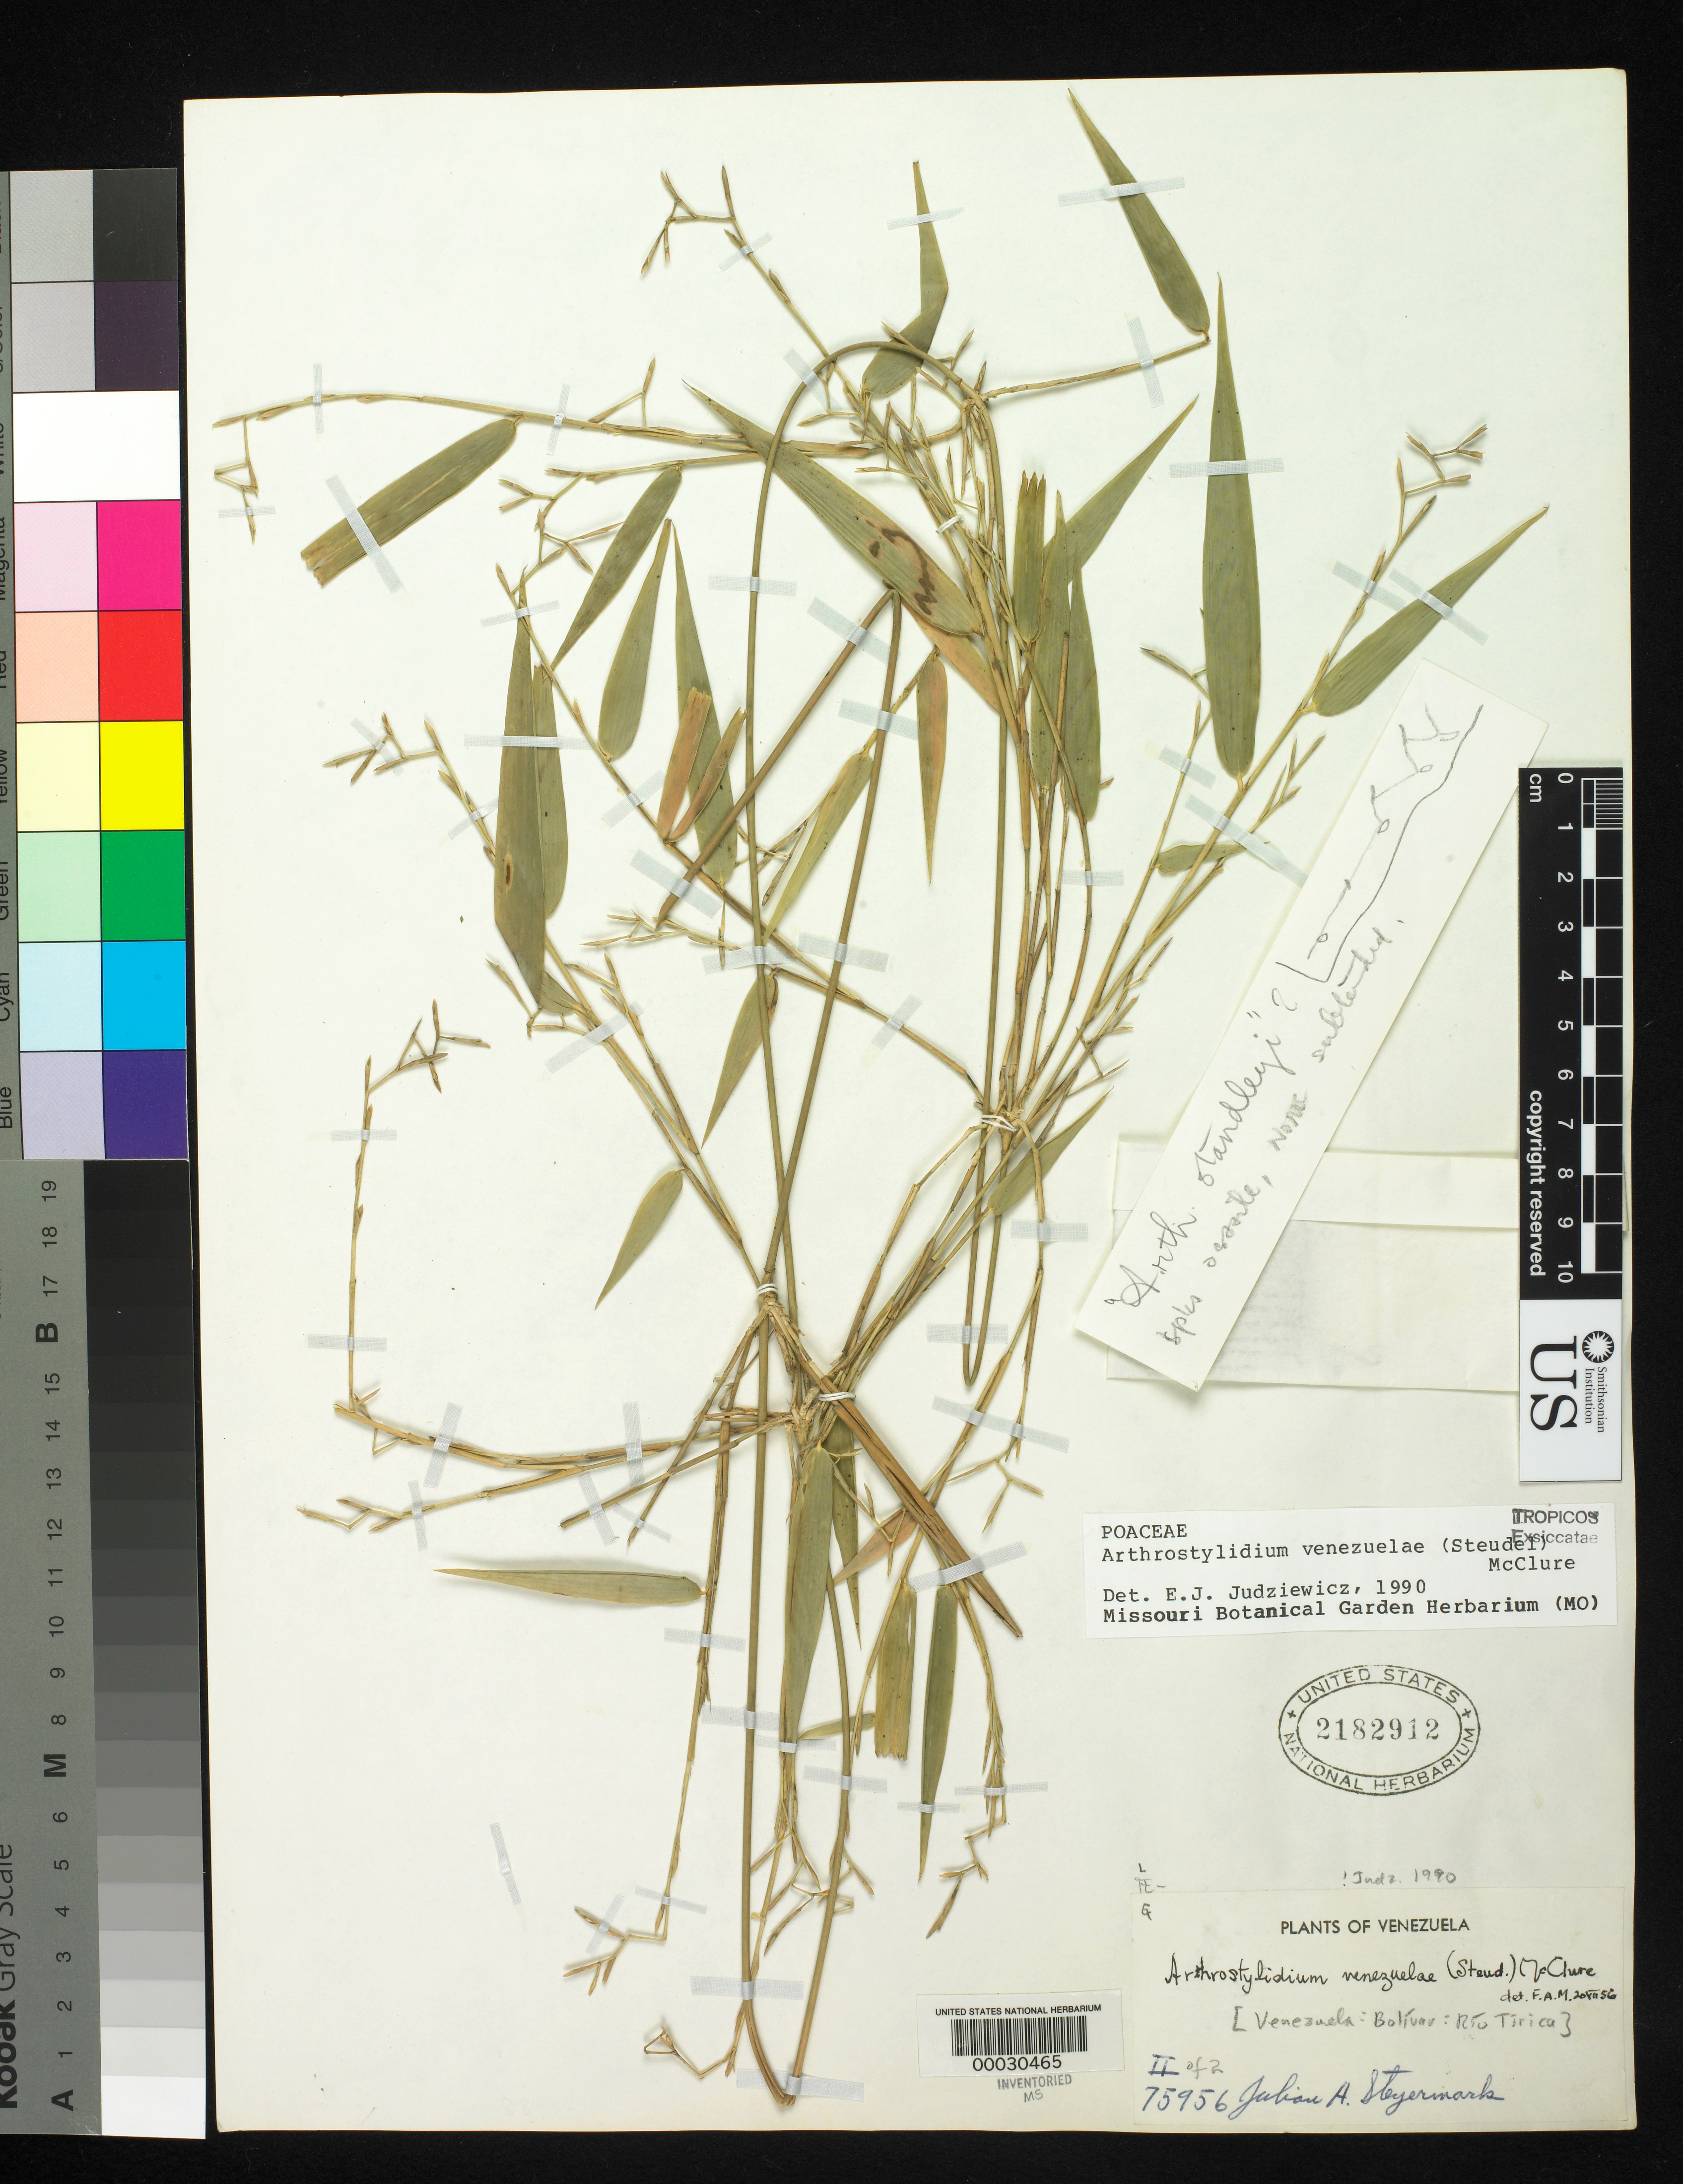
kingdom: Plantae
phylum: Tracheophyta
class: Liliopsida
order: Poales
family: Poaceae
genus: Arthrostylidium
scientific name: Arthrostylidium venezuelae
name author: (Steud.) McClure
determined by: Judziewicz, E. J.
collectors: J. Steyermark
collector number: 75956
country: Venezuela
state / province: Bolivar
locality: Rio tirica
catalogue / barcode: US 2182912